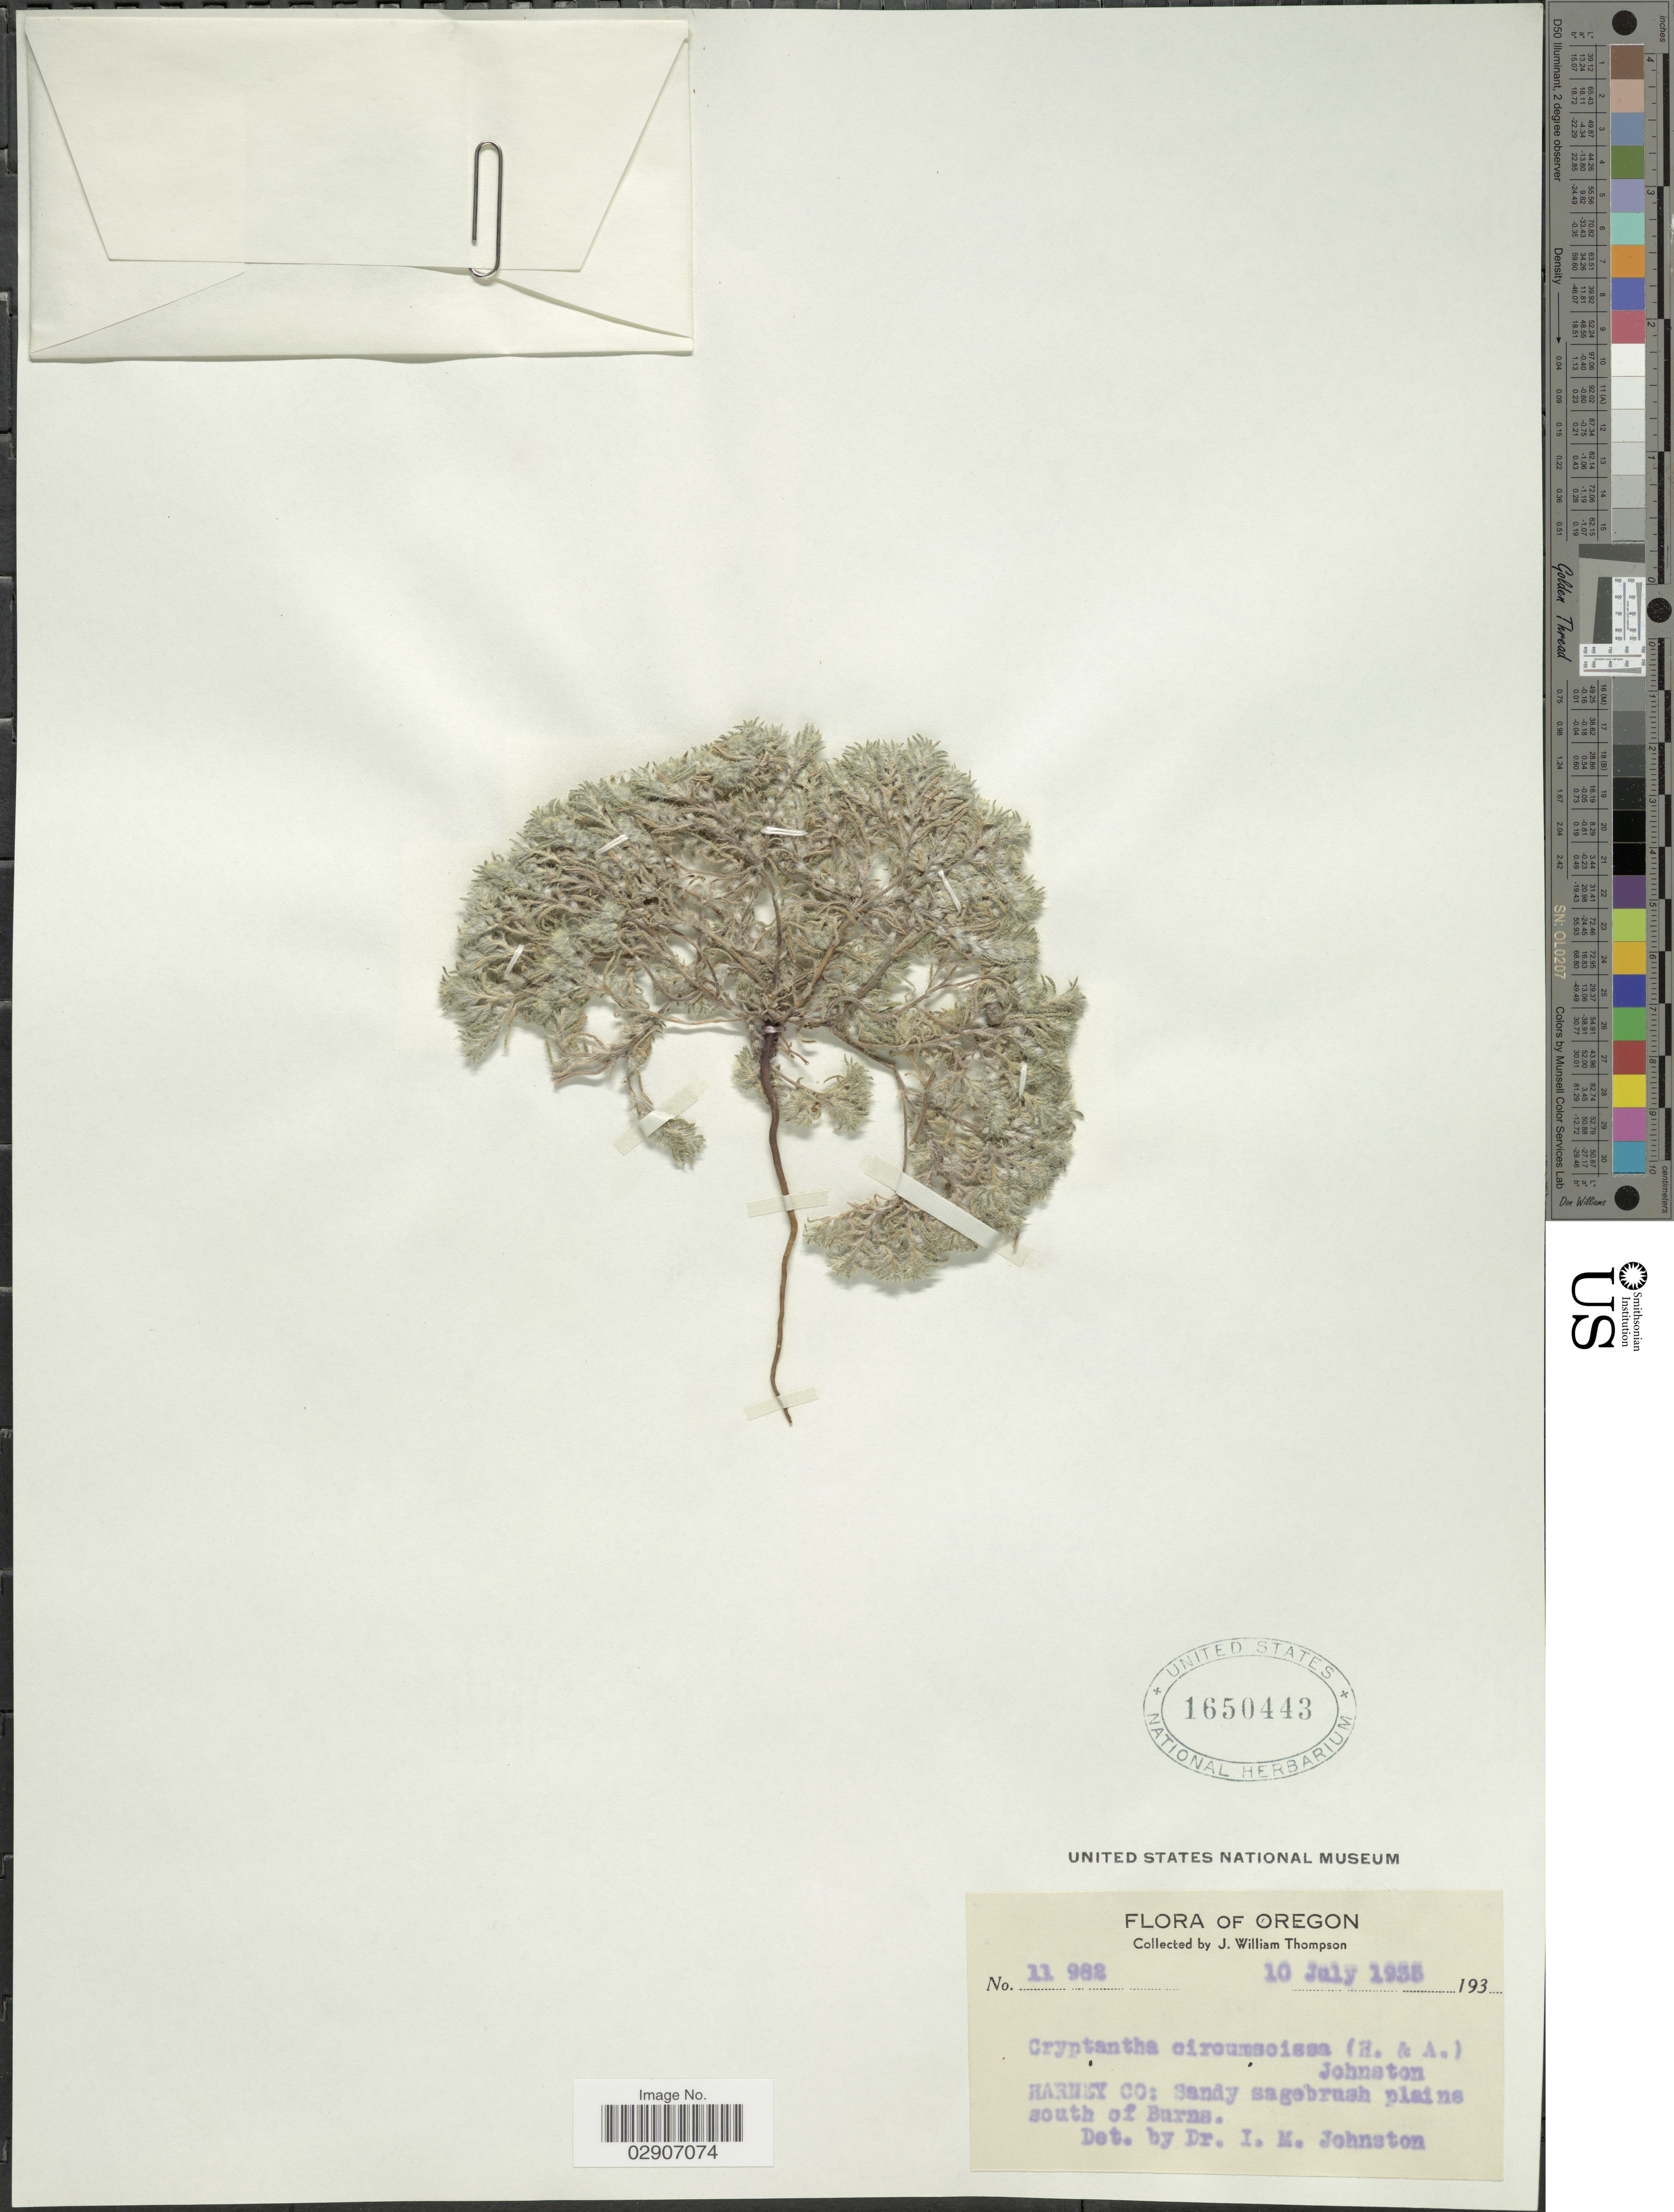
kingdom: Plantae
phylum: Tracheophyta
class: Magnoliopsida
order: Boraginales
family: Boraginaceae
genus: Cryptantha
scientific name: Cryptantha circumscissa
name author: (Hook. & Arn.) I.M. Johnst.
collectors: J. W. Thompson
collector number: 11982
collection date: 1935-07-10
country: United States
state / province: Oregon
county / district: Harney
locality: Harney Co: Sandy sagebrush plains south of Burns.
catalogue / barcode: US 1650443